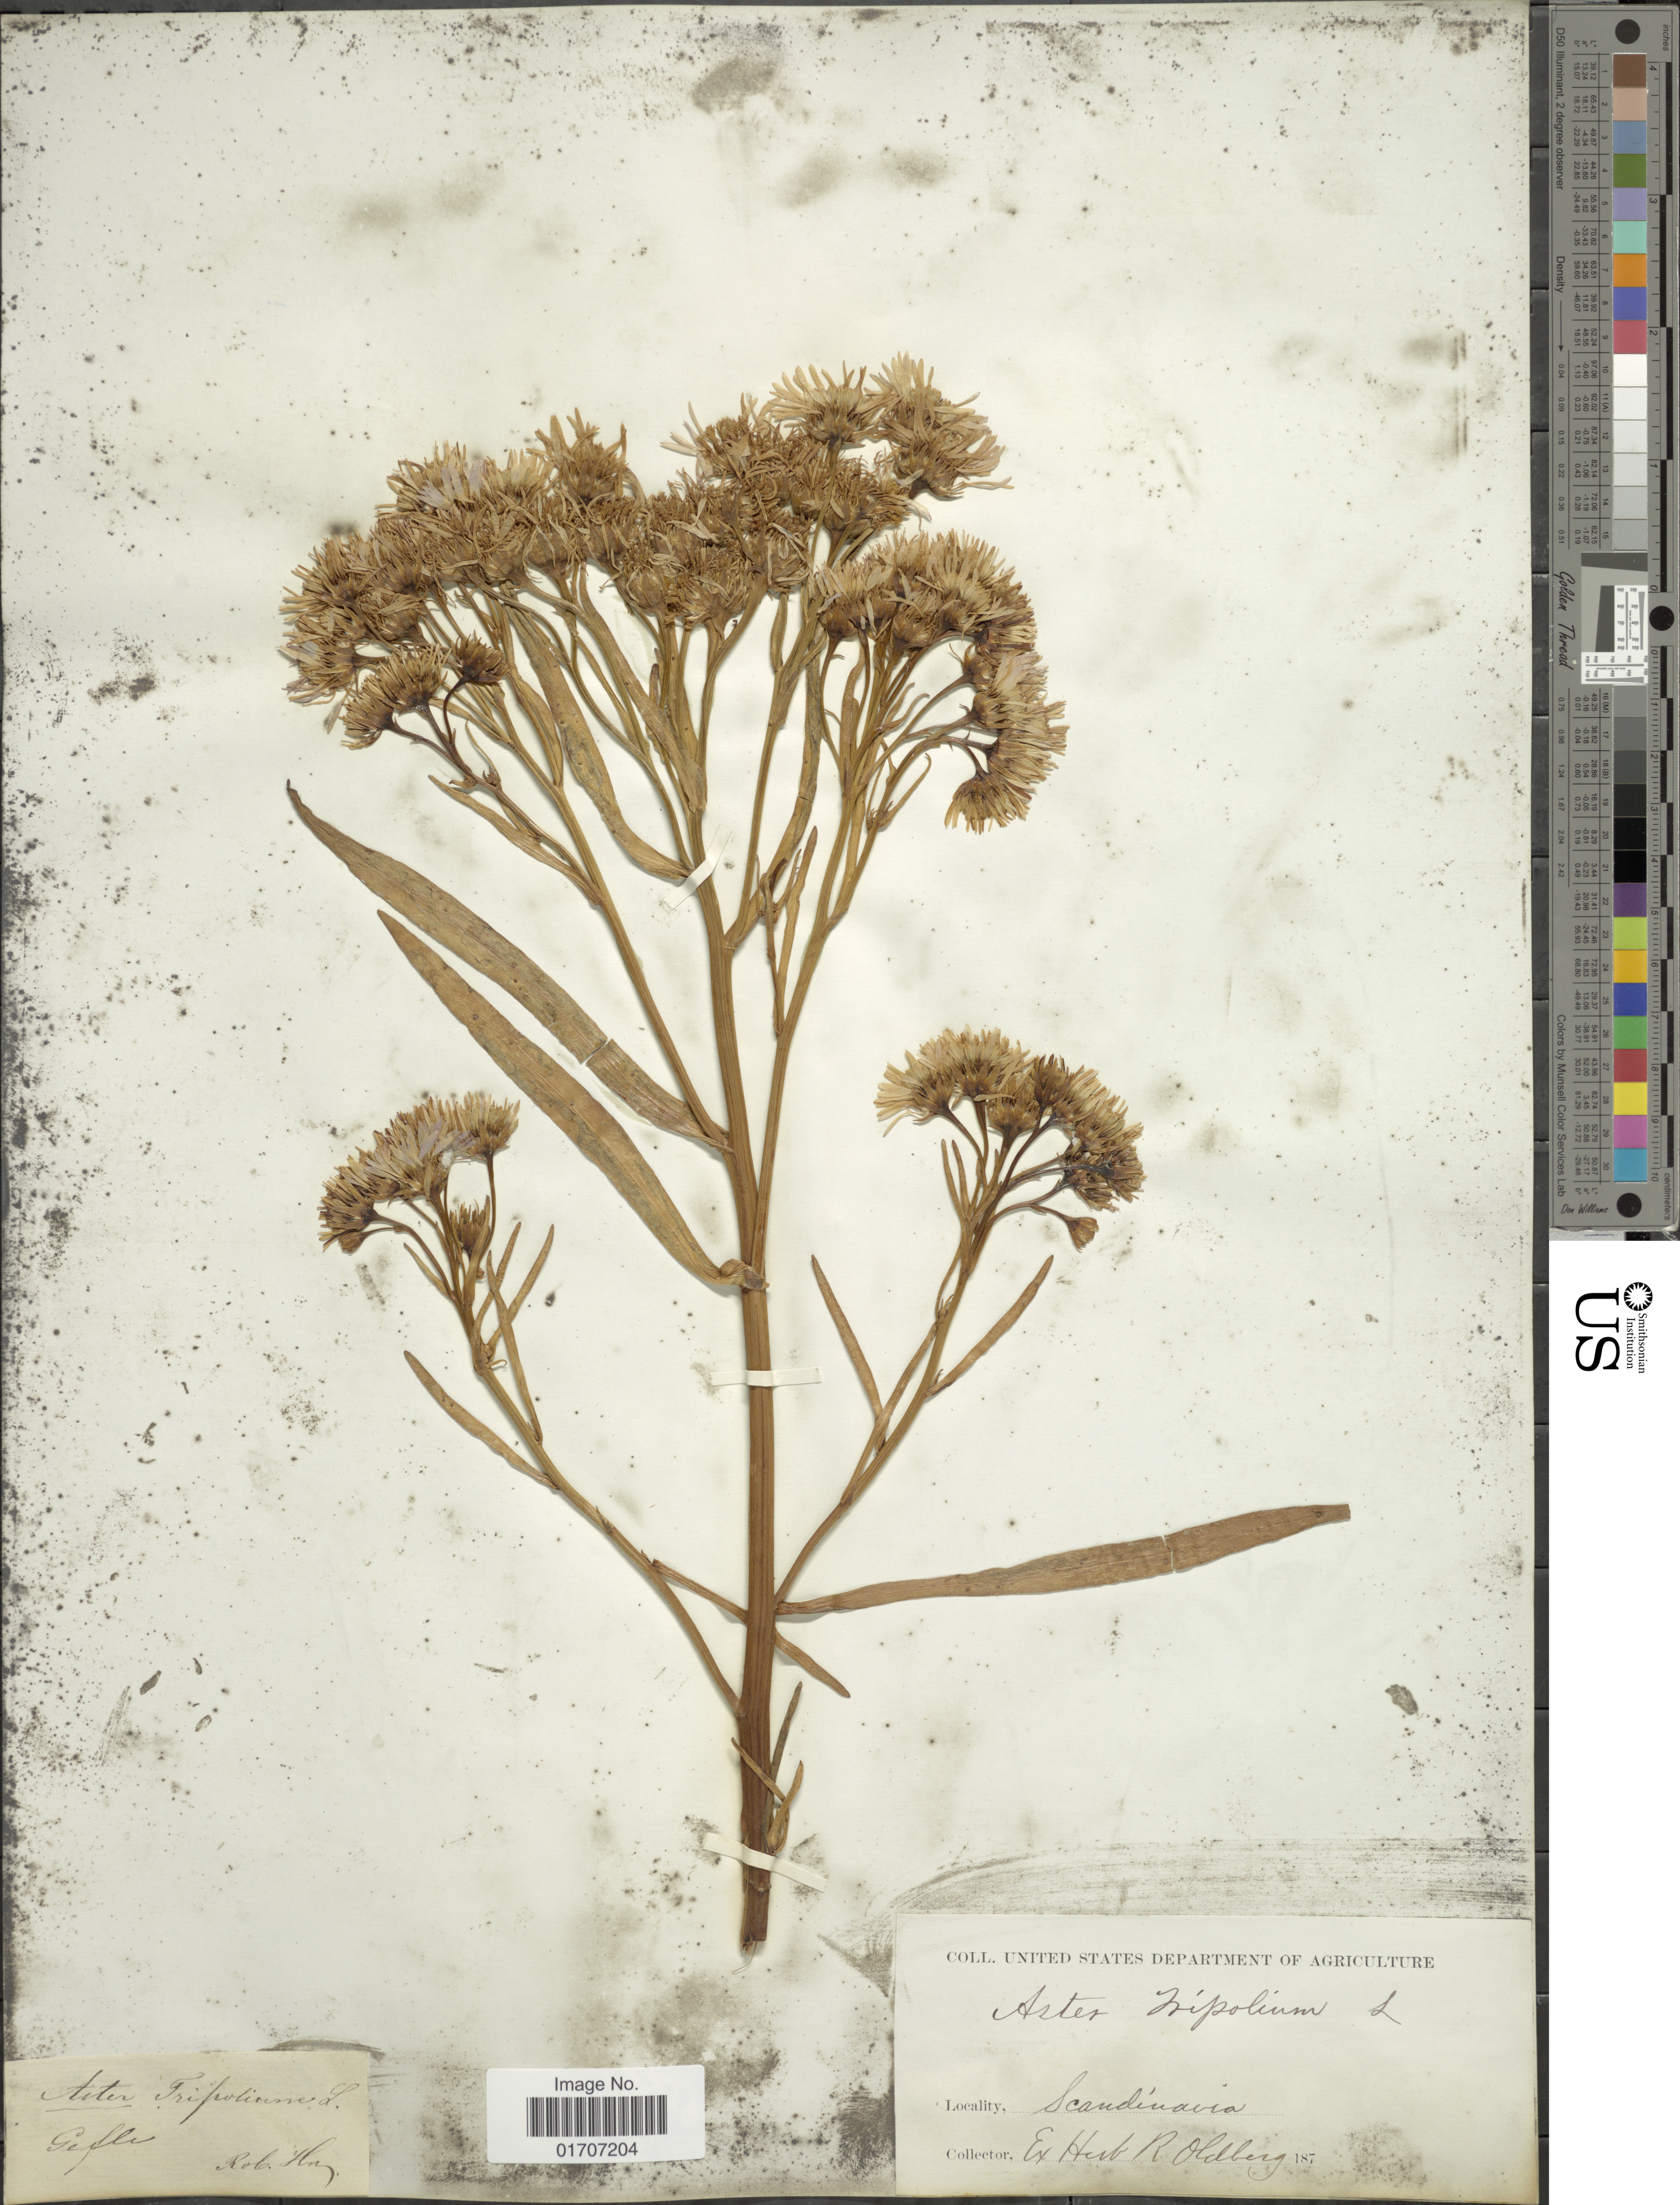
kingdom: Plantae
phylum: Tracheophyta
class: Magnoliopsida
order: Asterales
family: Asteraceae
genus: Tripolium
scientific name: Tripolium pannonicum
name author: (Jacq.) Dobrocz.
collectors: ex herb. R. Oldberg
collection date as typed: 187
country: Sweden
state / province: Gävleborg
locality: Scandinavia